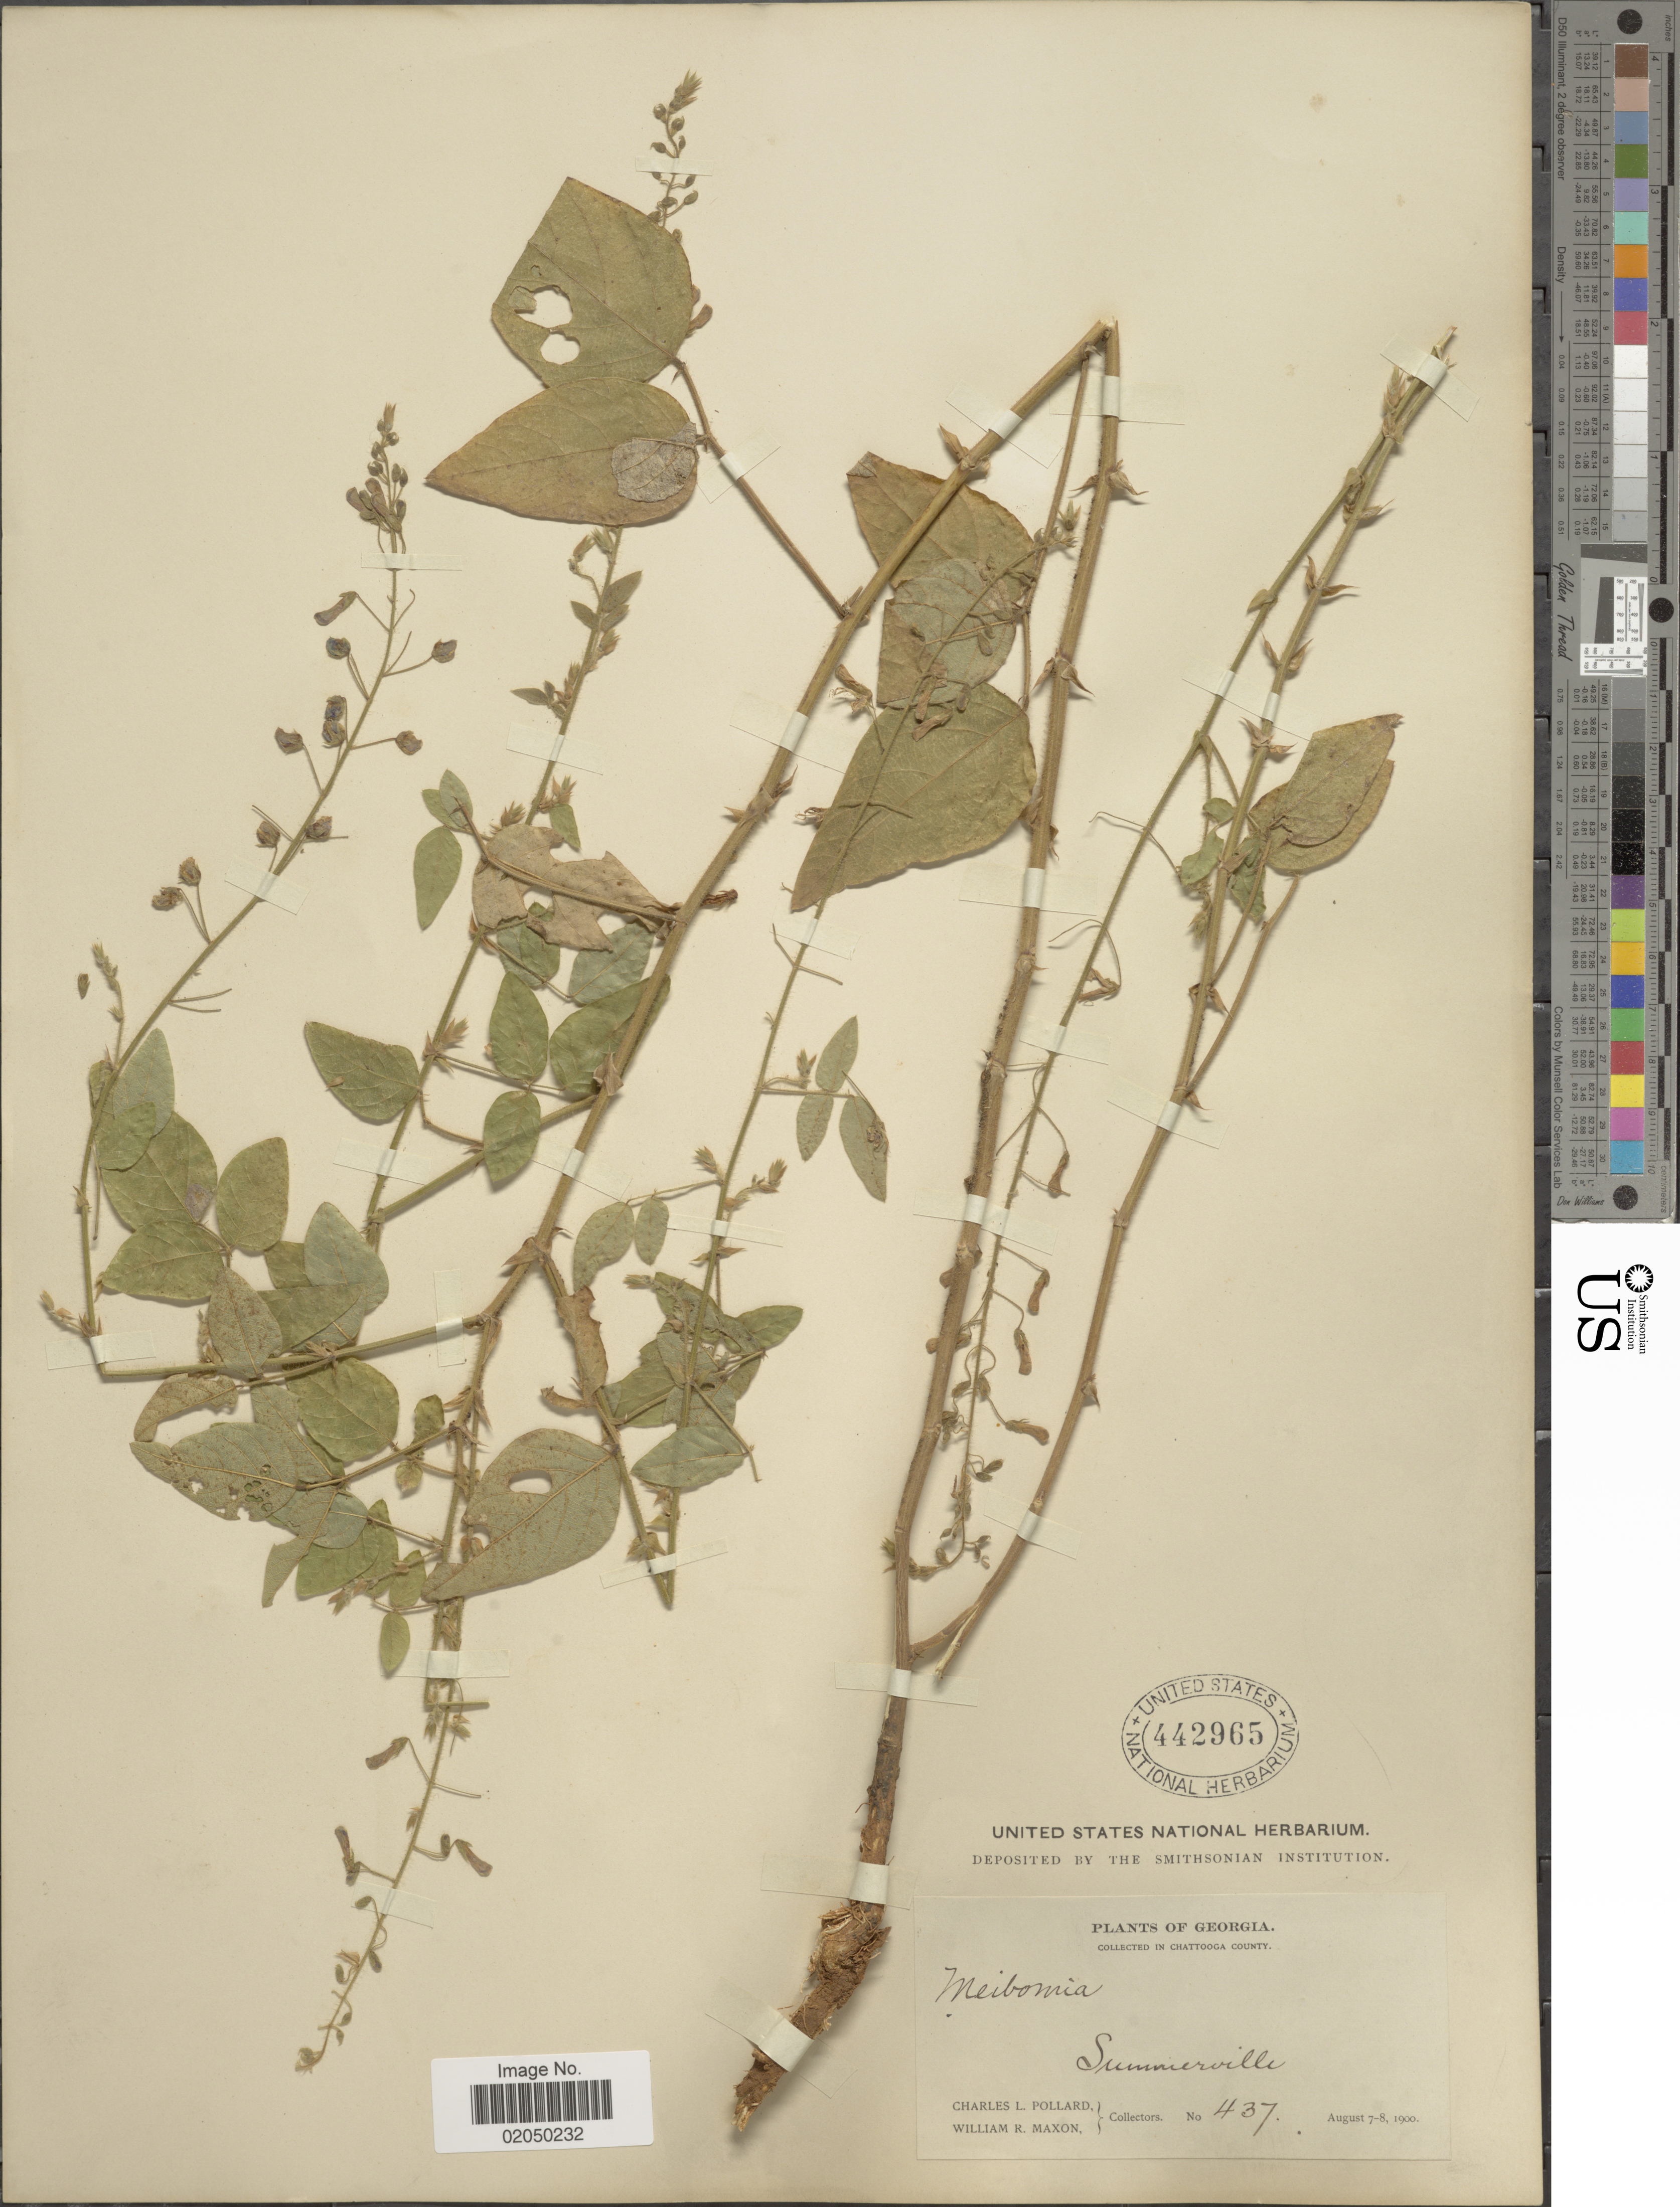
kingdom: Plantae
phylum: Tracheophyta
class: Magnoliopsida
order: Fabales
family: Fabaceae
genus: Desmodium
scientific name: Desmodium canescens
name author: (L.) DC.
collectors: C. L. Pollard & W. R. Maxon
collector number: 437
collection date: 1900-08-07/1900-08-08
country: United States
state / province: Georgia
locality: Chattooga County, Summerville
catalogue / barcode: US 442965